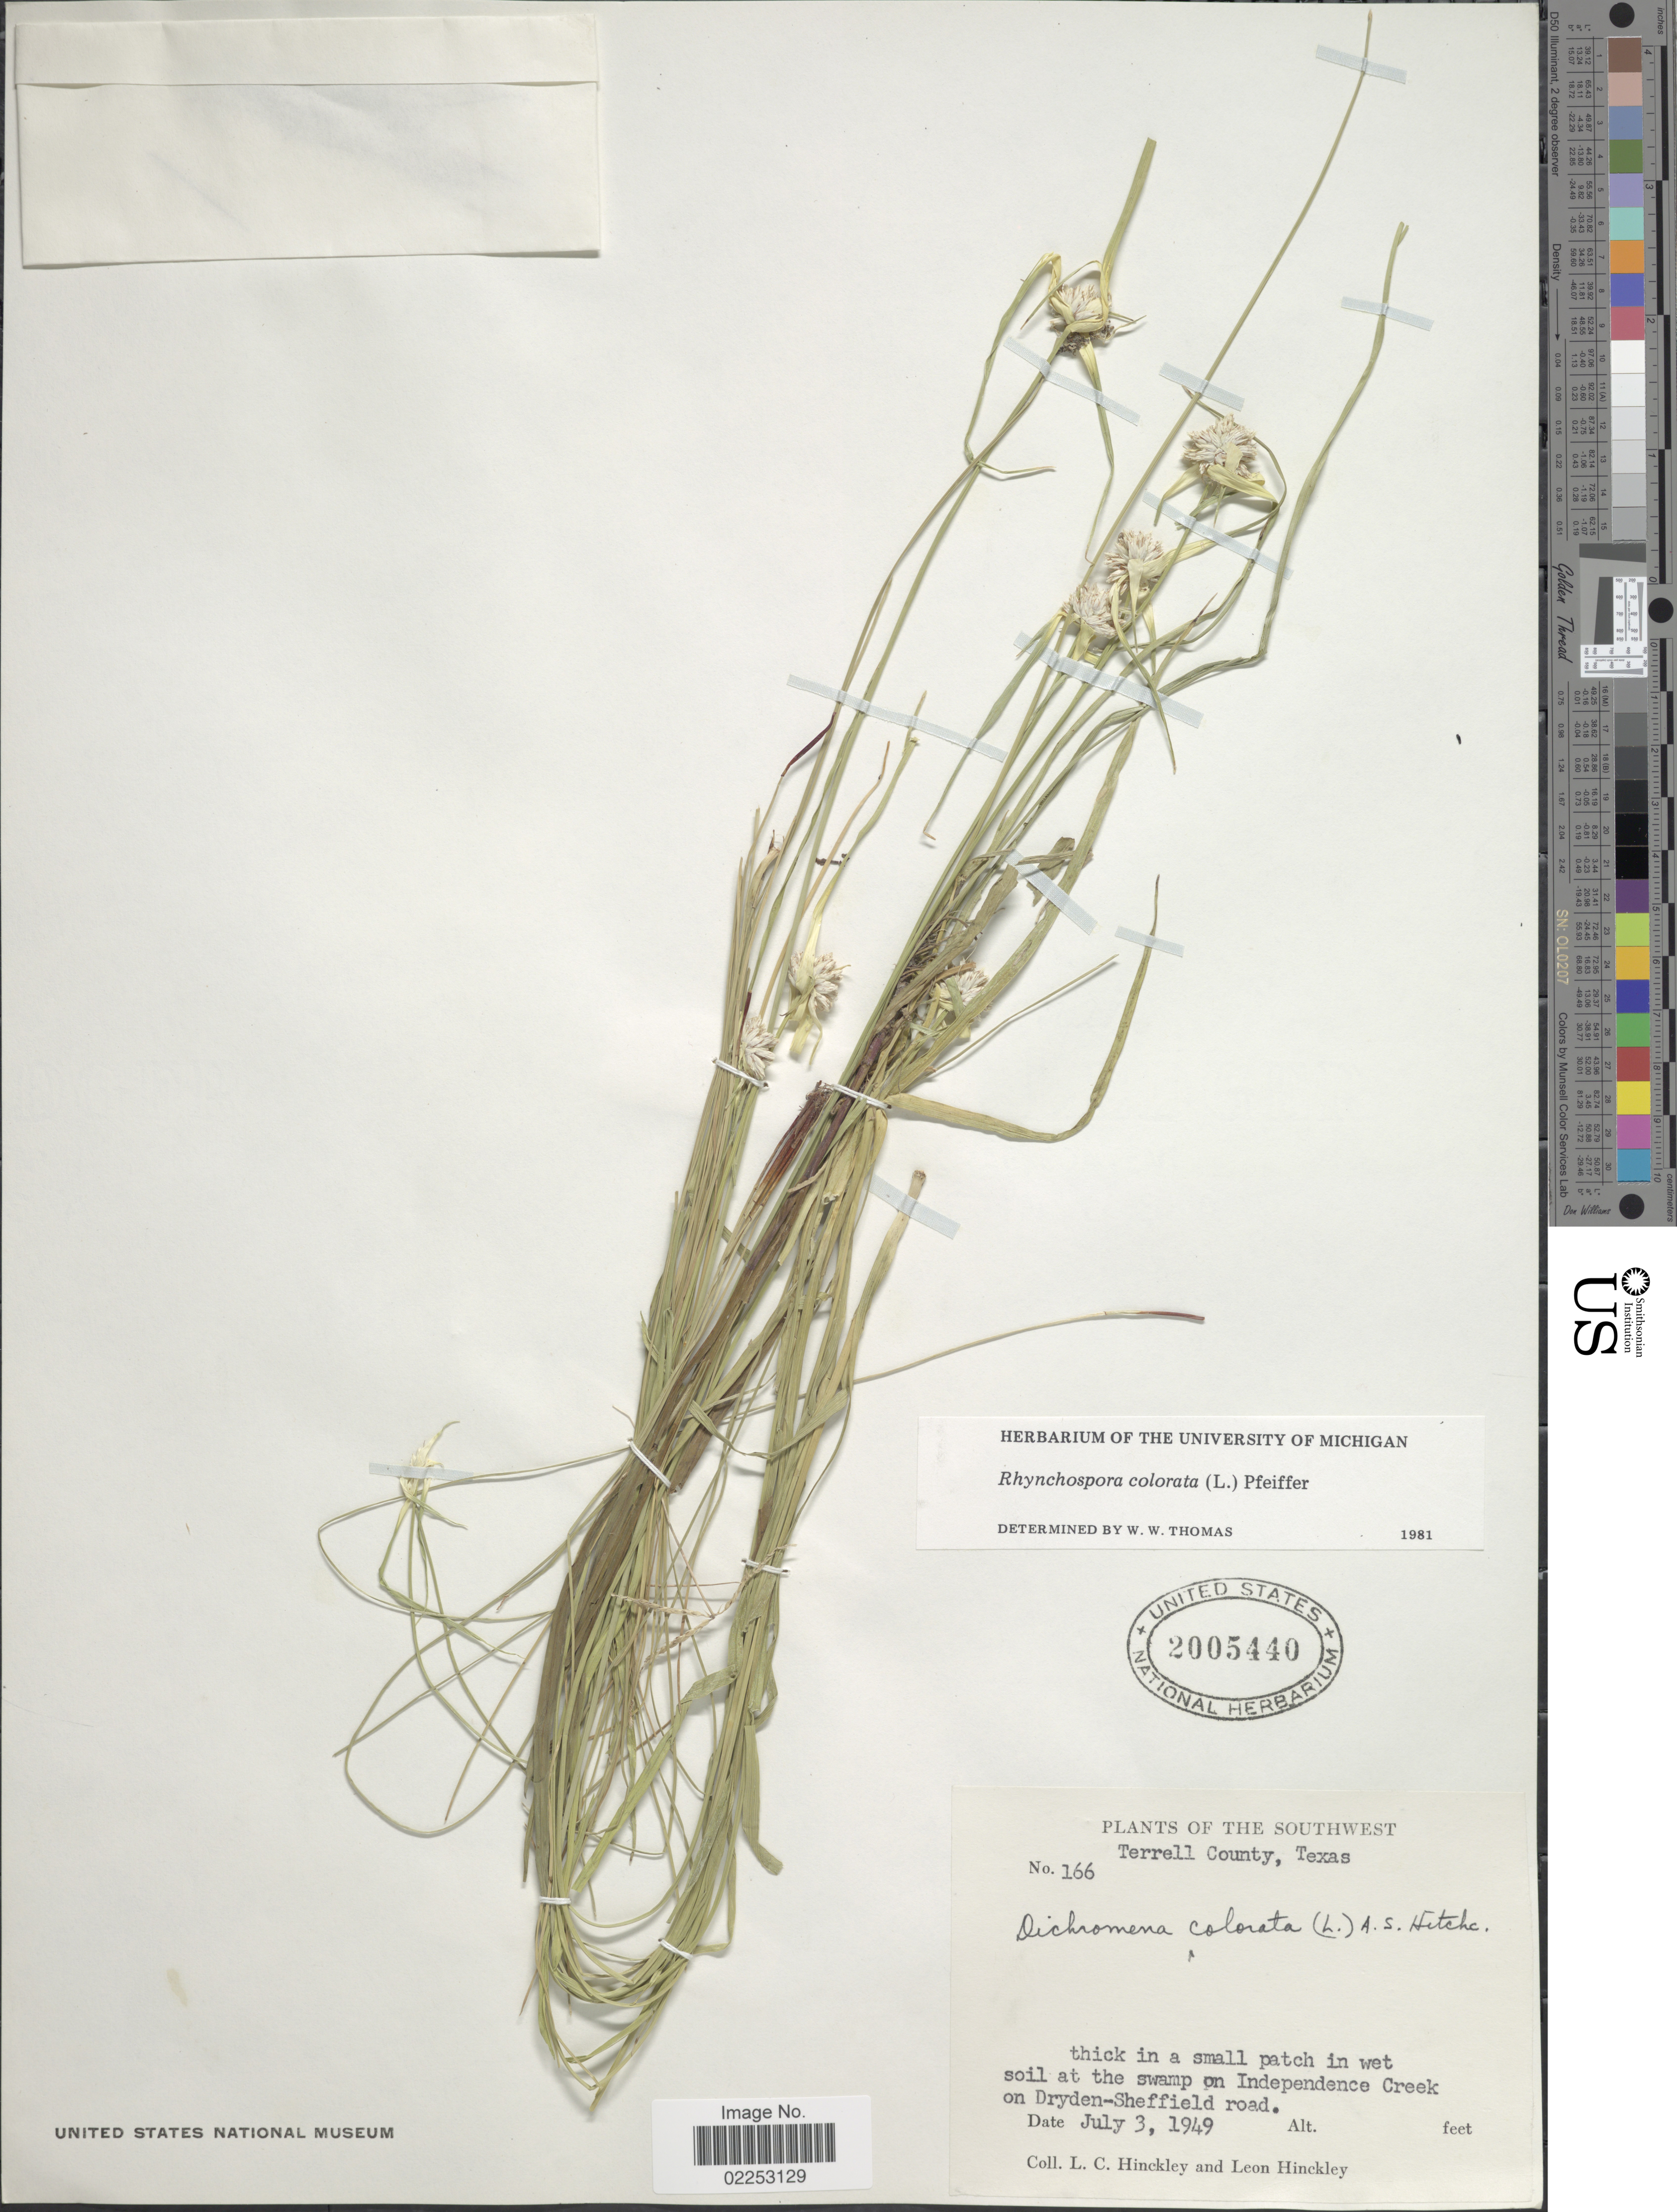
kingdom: Plantae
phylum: Tracheophyta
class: Liliopsida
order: Poales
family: Cyperaceae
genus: Rhynchospora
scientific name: Rhynchospora colorata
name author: (L.) H. Pfeiff.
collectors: L. Hinckley & L. Hinckley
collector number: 166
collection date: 1949-07-03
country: United States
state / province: Texas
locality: Southwest. Terrell County. Independence Creek on Dryden-Sheffield road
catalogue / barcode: US 2005440